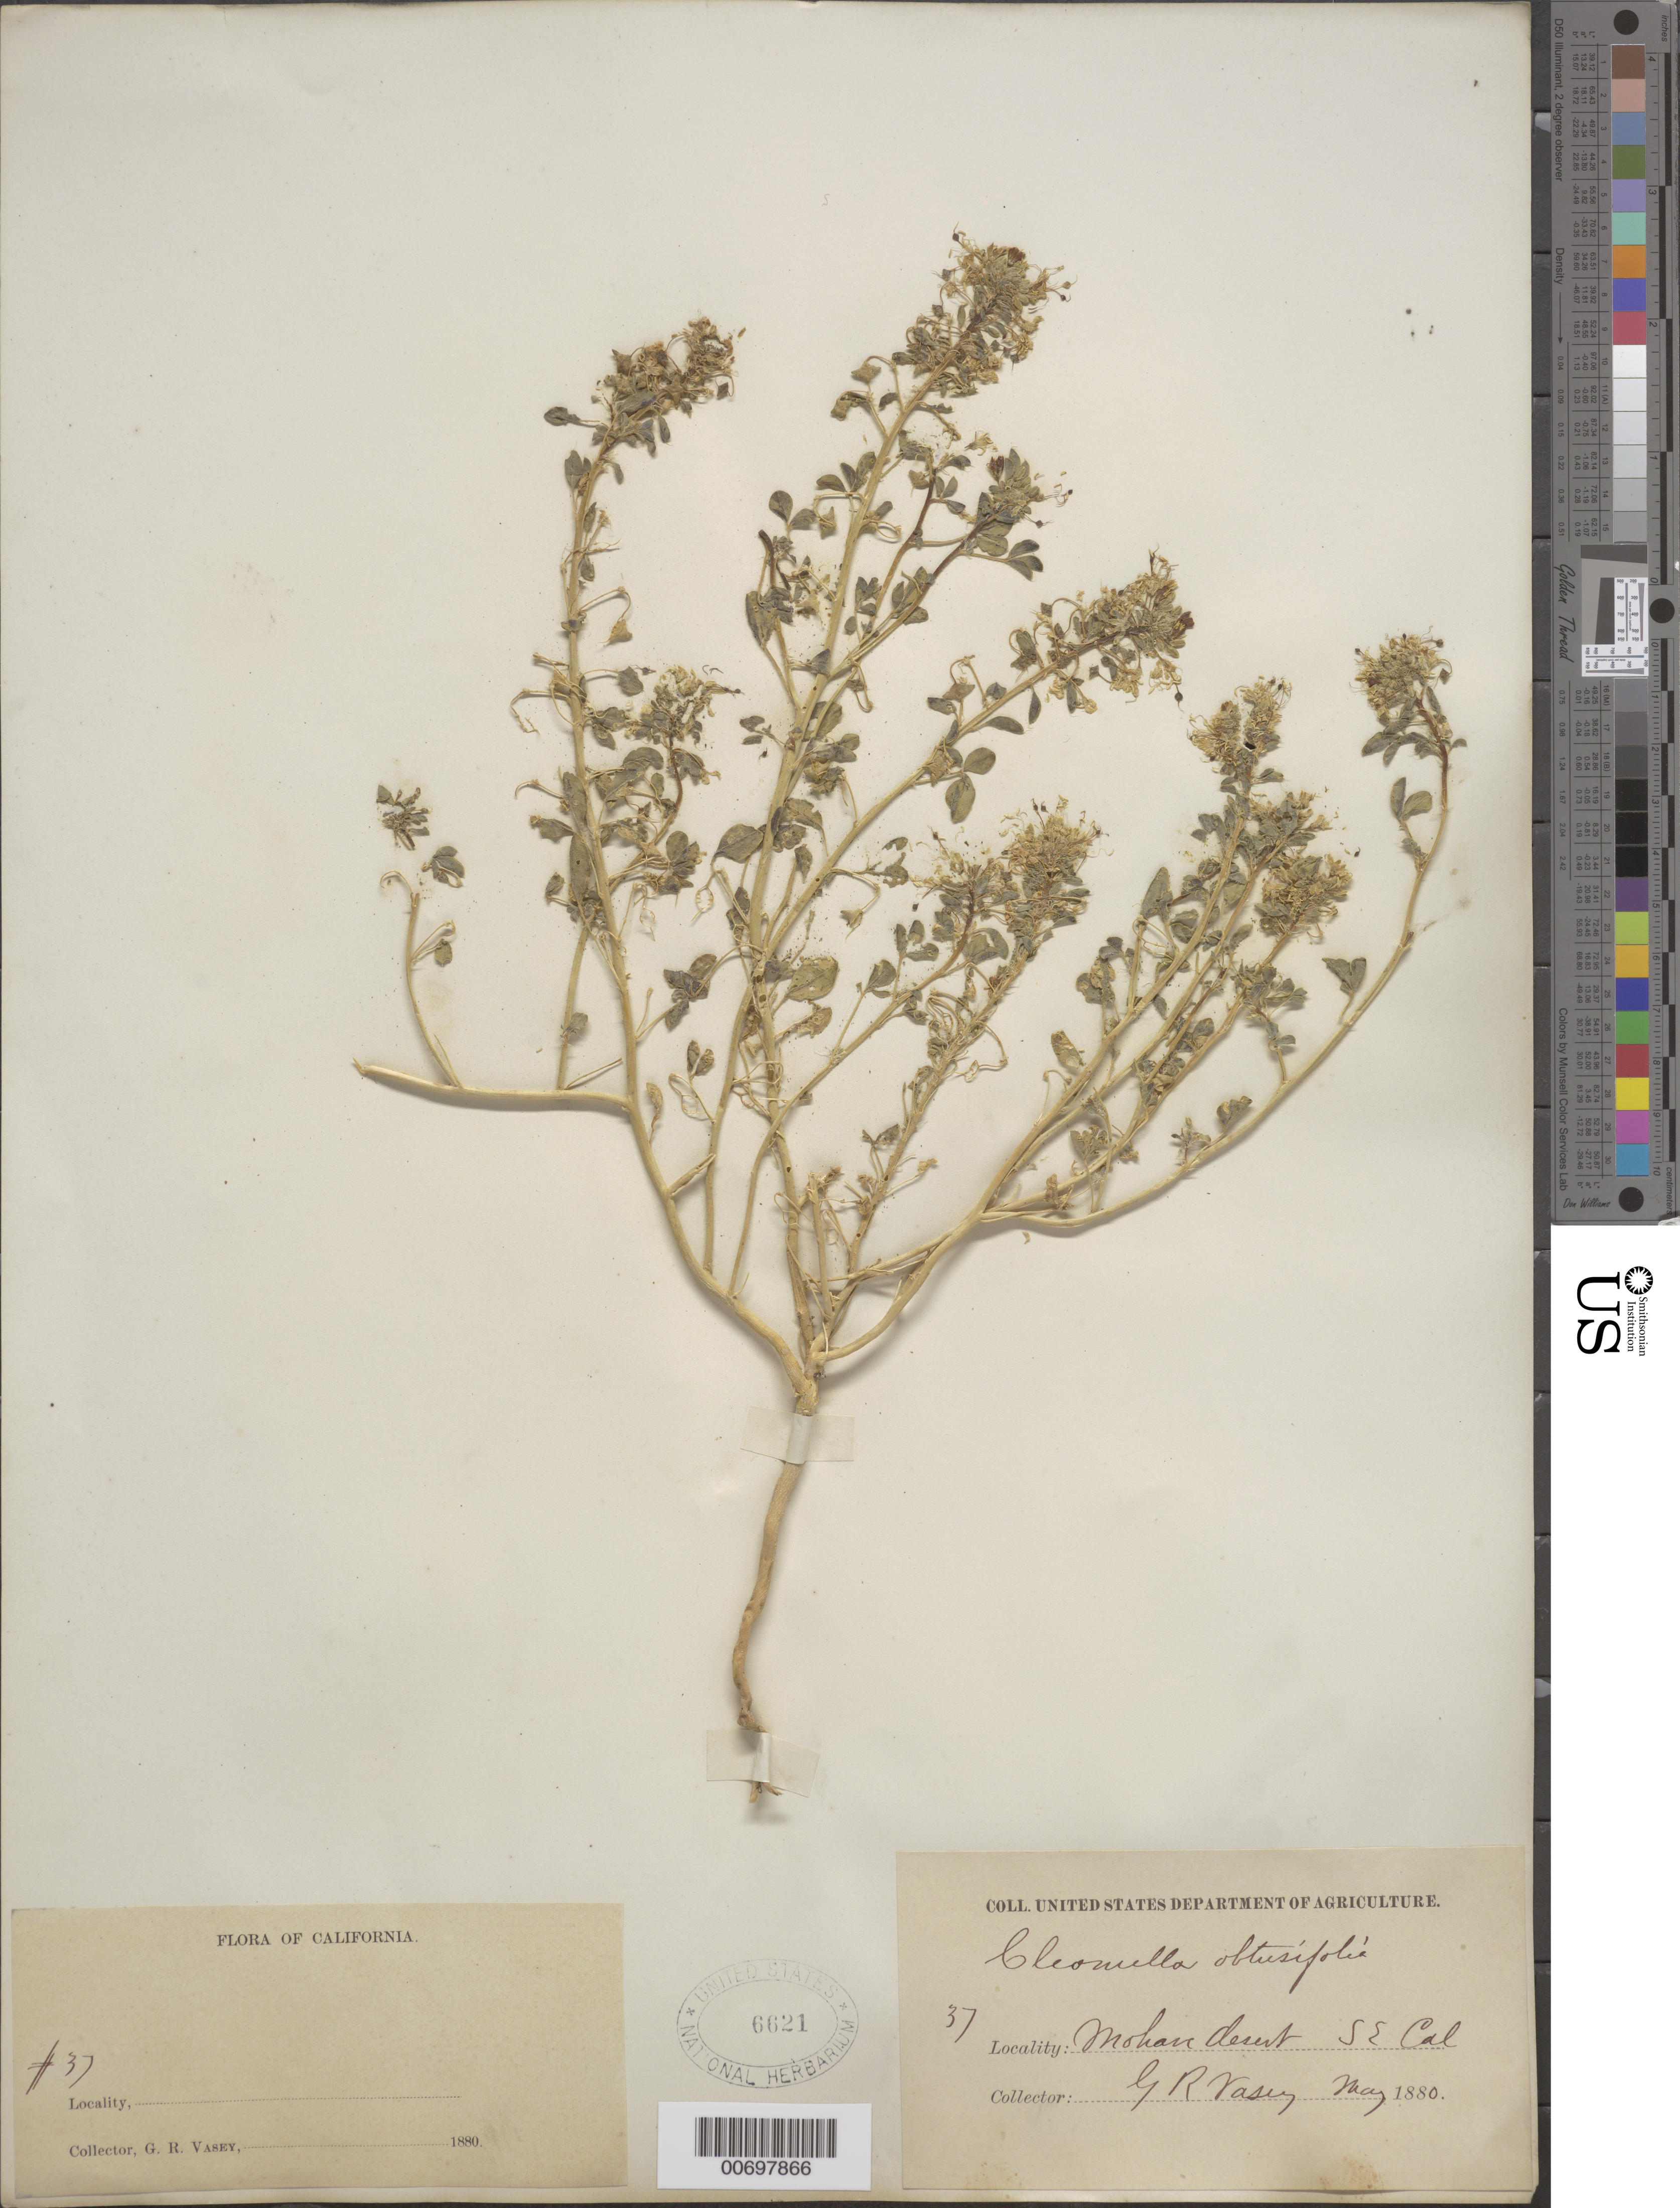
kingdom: Plantae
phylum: Tracheophyta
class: Magnoliopsida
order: Brassicales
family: Cleomaceae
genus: Cleomella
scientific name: Cleomella obtusifolia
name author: Torr. & Frém.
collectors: G. R. Vasey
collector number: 37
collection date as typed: May 1880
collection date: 1880-05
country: United States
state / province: California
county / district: Kern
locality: Mohave desert.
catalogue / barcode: US 6621